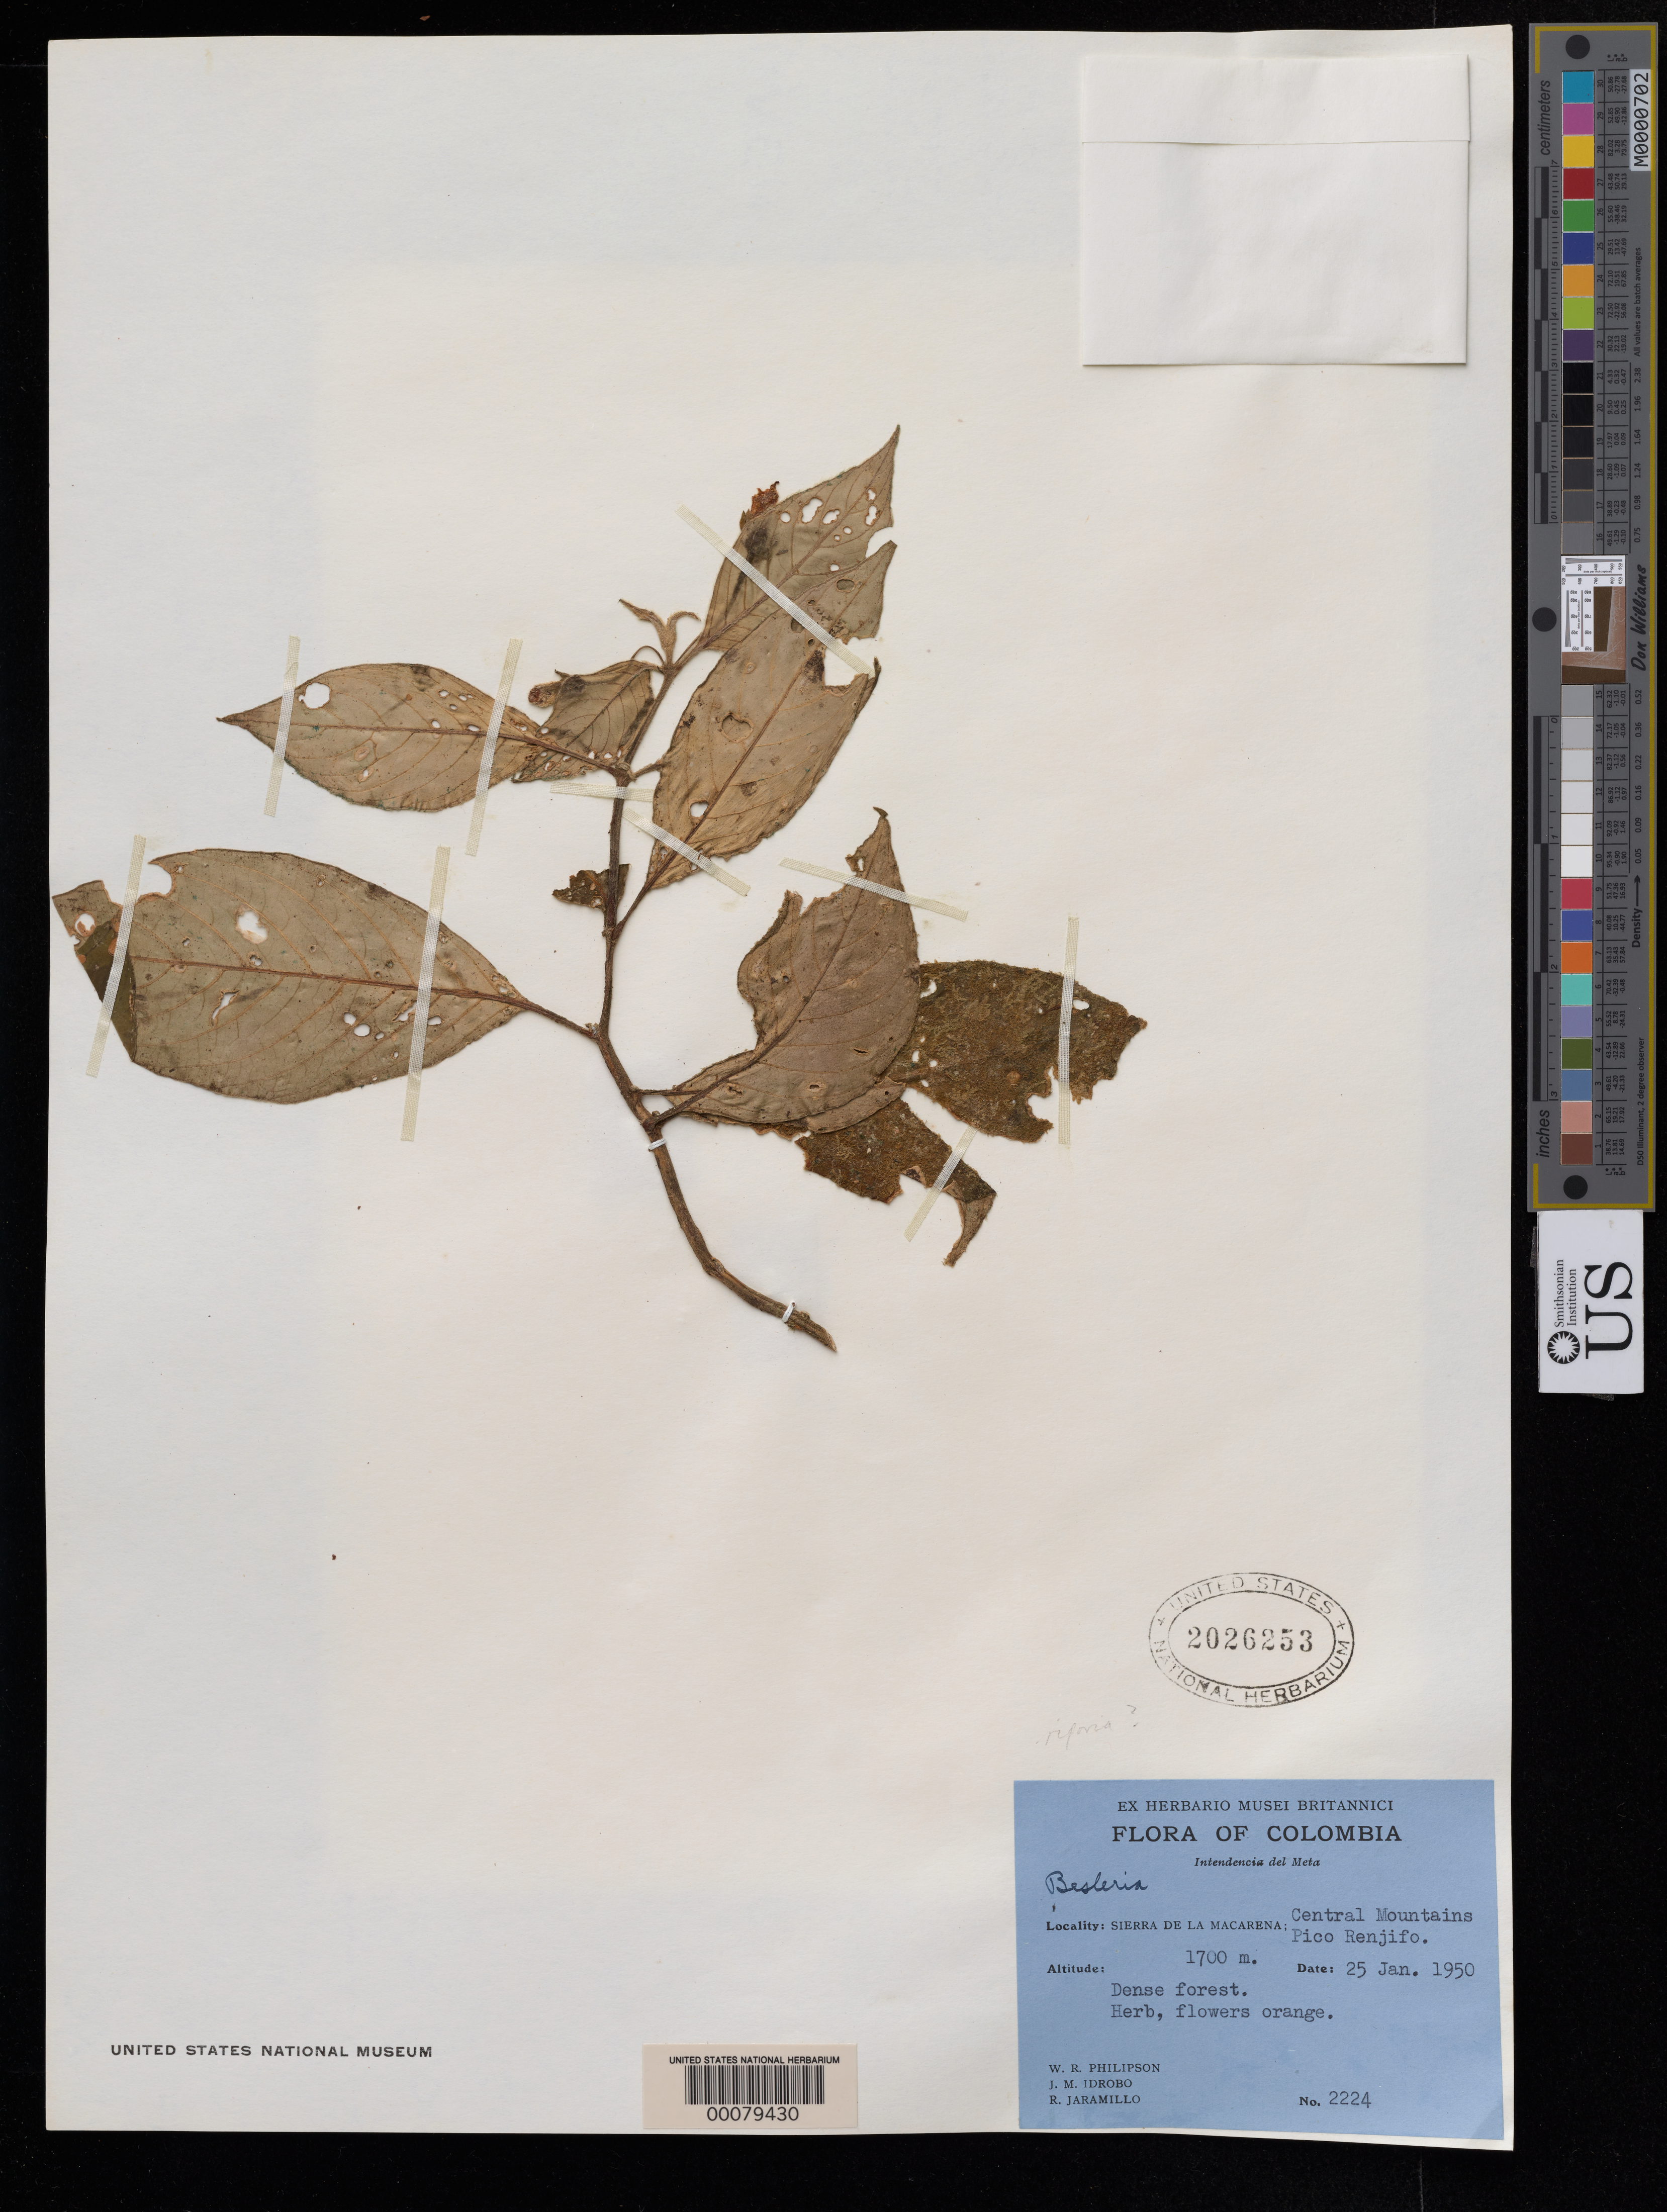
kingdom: Plantae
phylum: Tracheophyta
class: Magnoliopsida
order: Lamiales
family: Gesneriaceae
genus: Besleria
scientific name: Besleria sp.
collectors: W. R. Philipson, J. Idroba & R. Jaramillo M.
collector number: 2224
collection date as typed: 25 Jan 1950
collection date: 1950-01-25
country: Colombia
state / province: Meta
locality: Sierra de La Macarena, Central Mountains, Pico Renjifo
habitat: Dense forest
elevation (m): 1700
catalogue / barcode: US 2026253